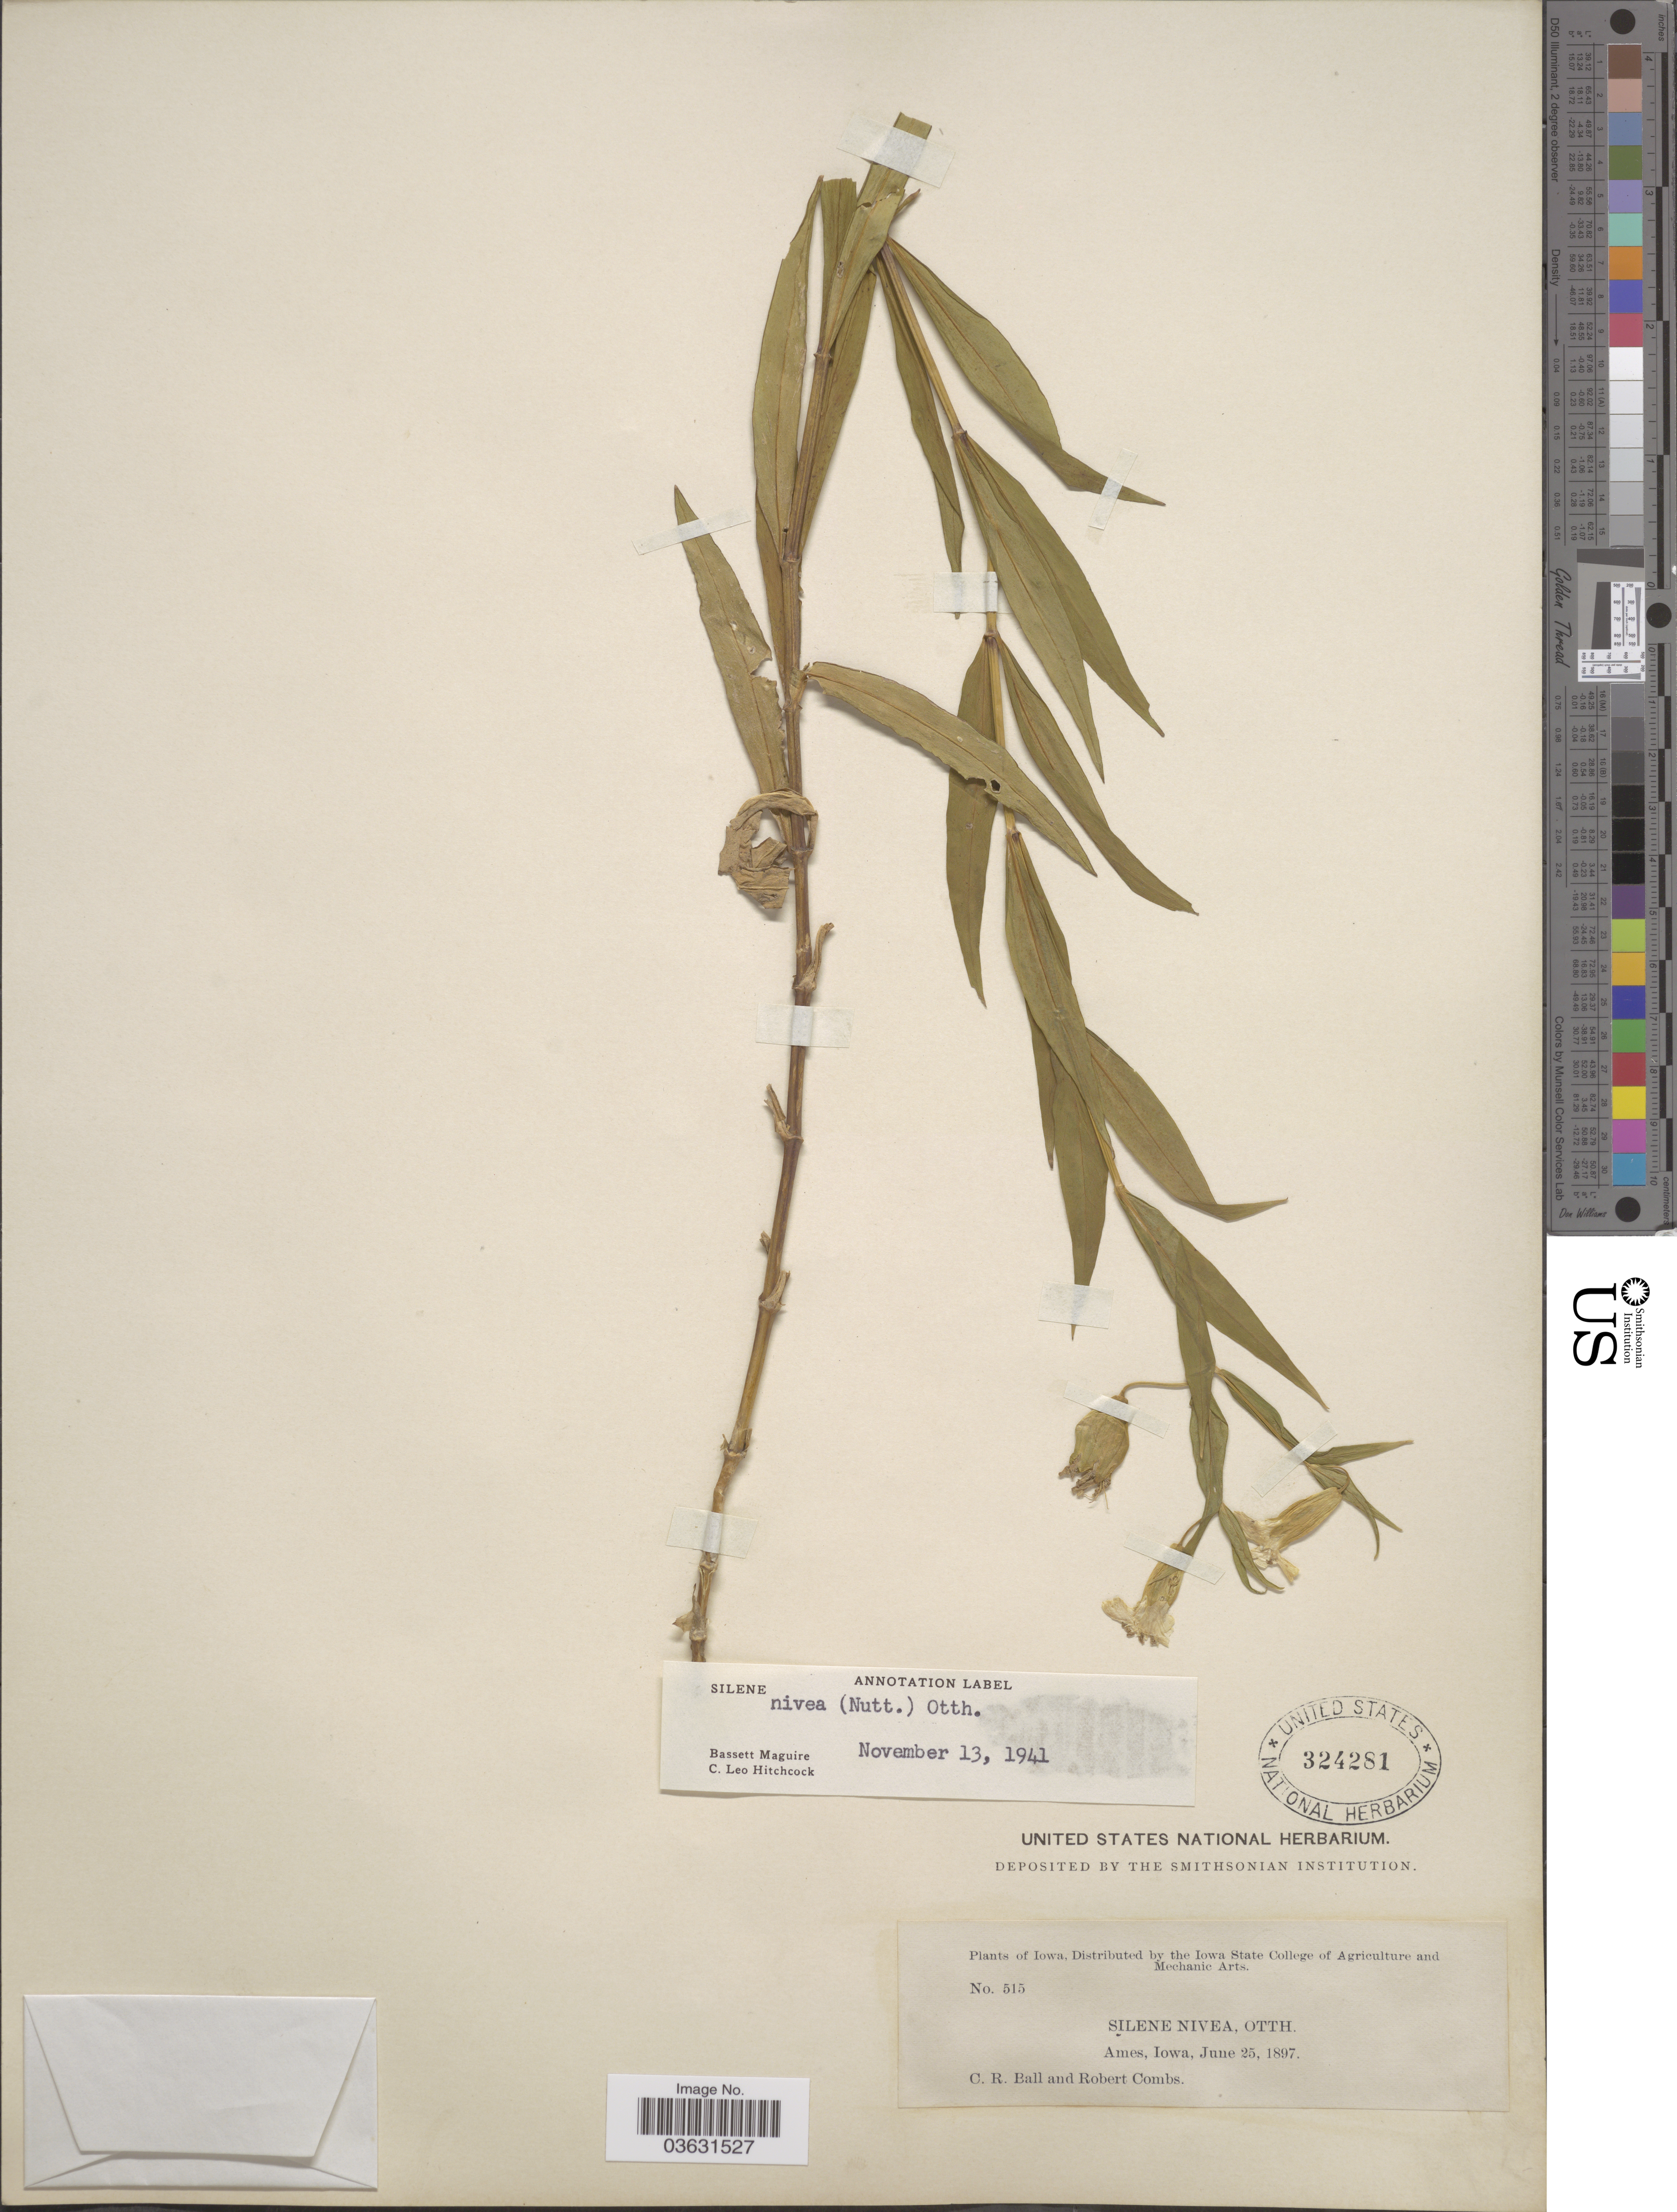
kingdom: Plantae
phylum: Tracheophyta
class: Magnoliopsida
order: Caryophyllales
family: Caryophyllaceae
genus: Silene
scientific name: Silene nivea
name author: (Nutt.) Muhl. ex DC.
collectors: C. R. Ball & R. Combs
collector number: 515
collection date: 1897-06-25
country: United States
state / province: Iowa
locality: Ames.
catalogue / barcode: US 324281